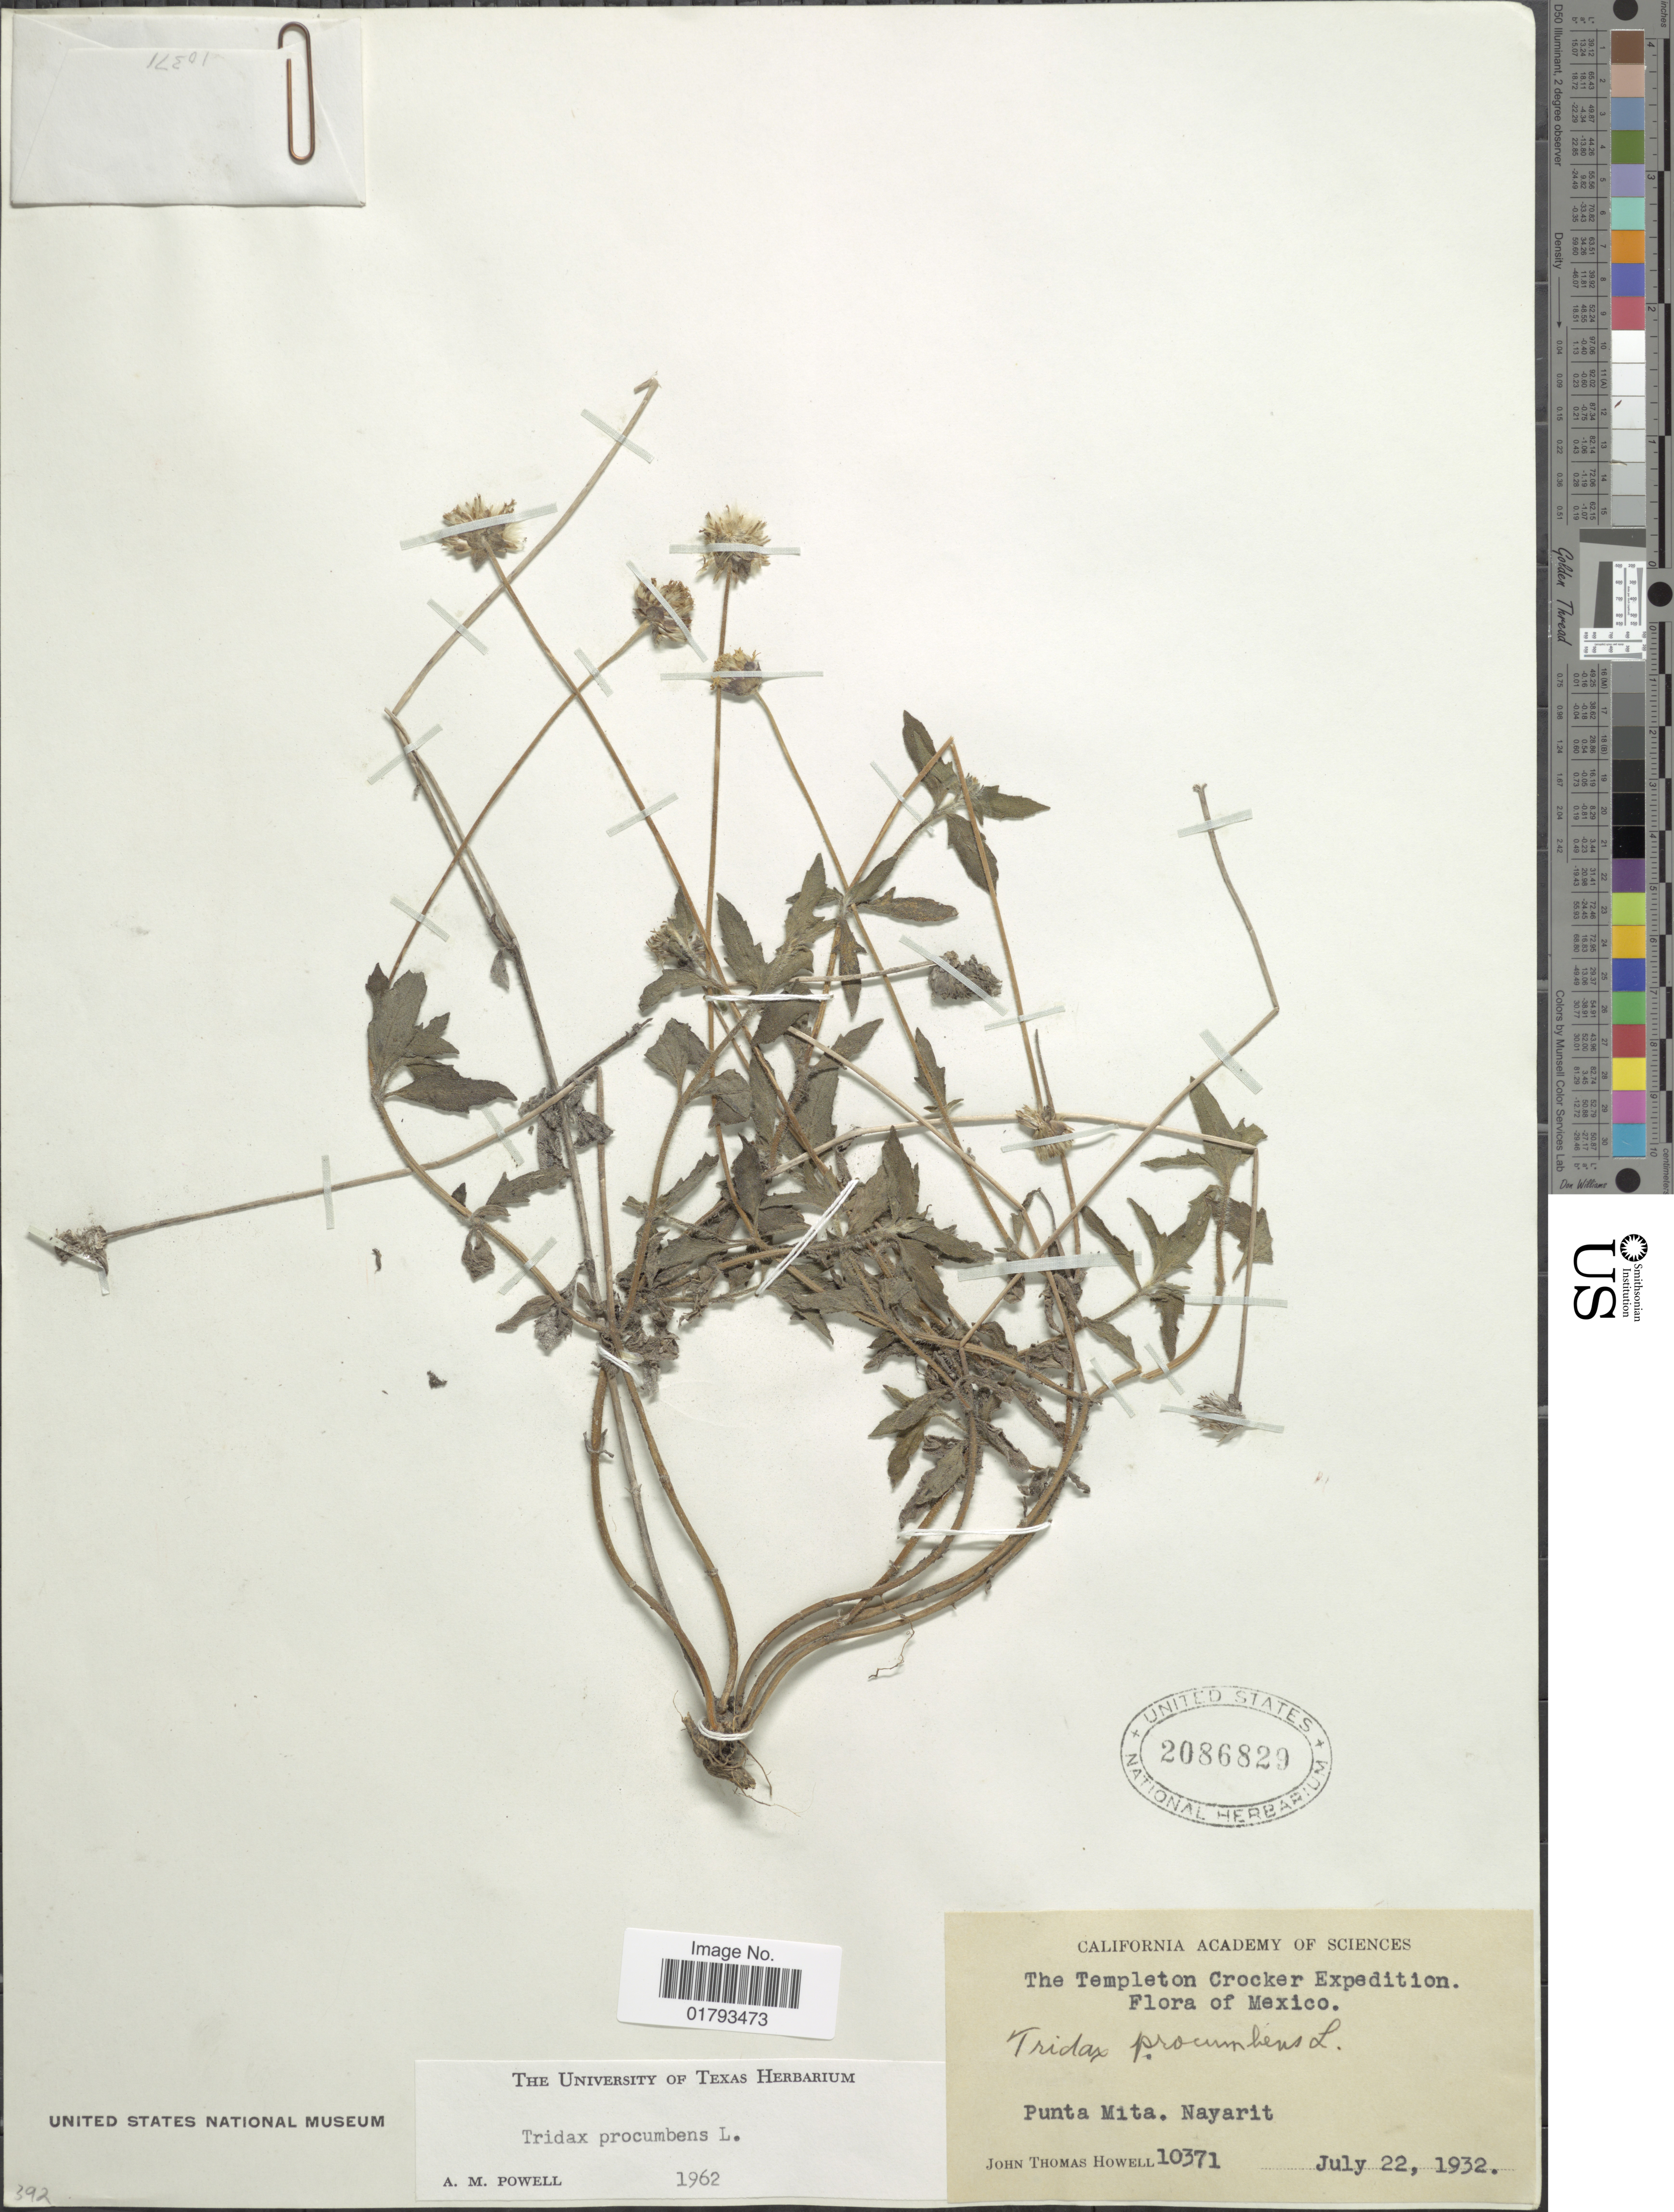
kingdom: Plantae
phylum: Tracheophyta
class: Magnoliopsida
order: Asterales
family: Asteraceae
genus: Tridax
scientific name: Tridax procumbens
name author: L.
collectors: J. T. Howell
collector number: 10371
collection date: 1932-07-22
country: Mexico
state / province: Nayarit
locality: Punta Mita, Nayarit.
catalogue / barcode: US 2086829